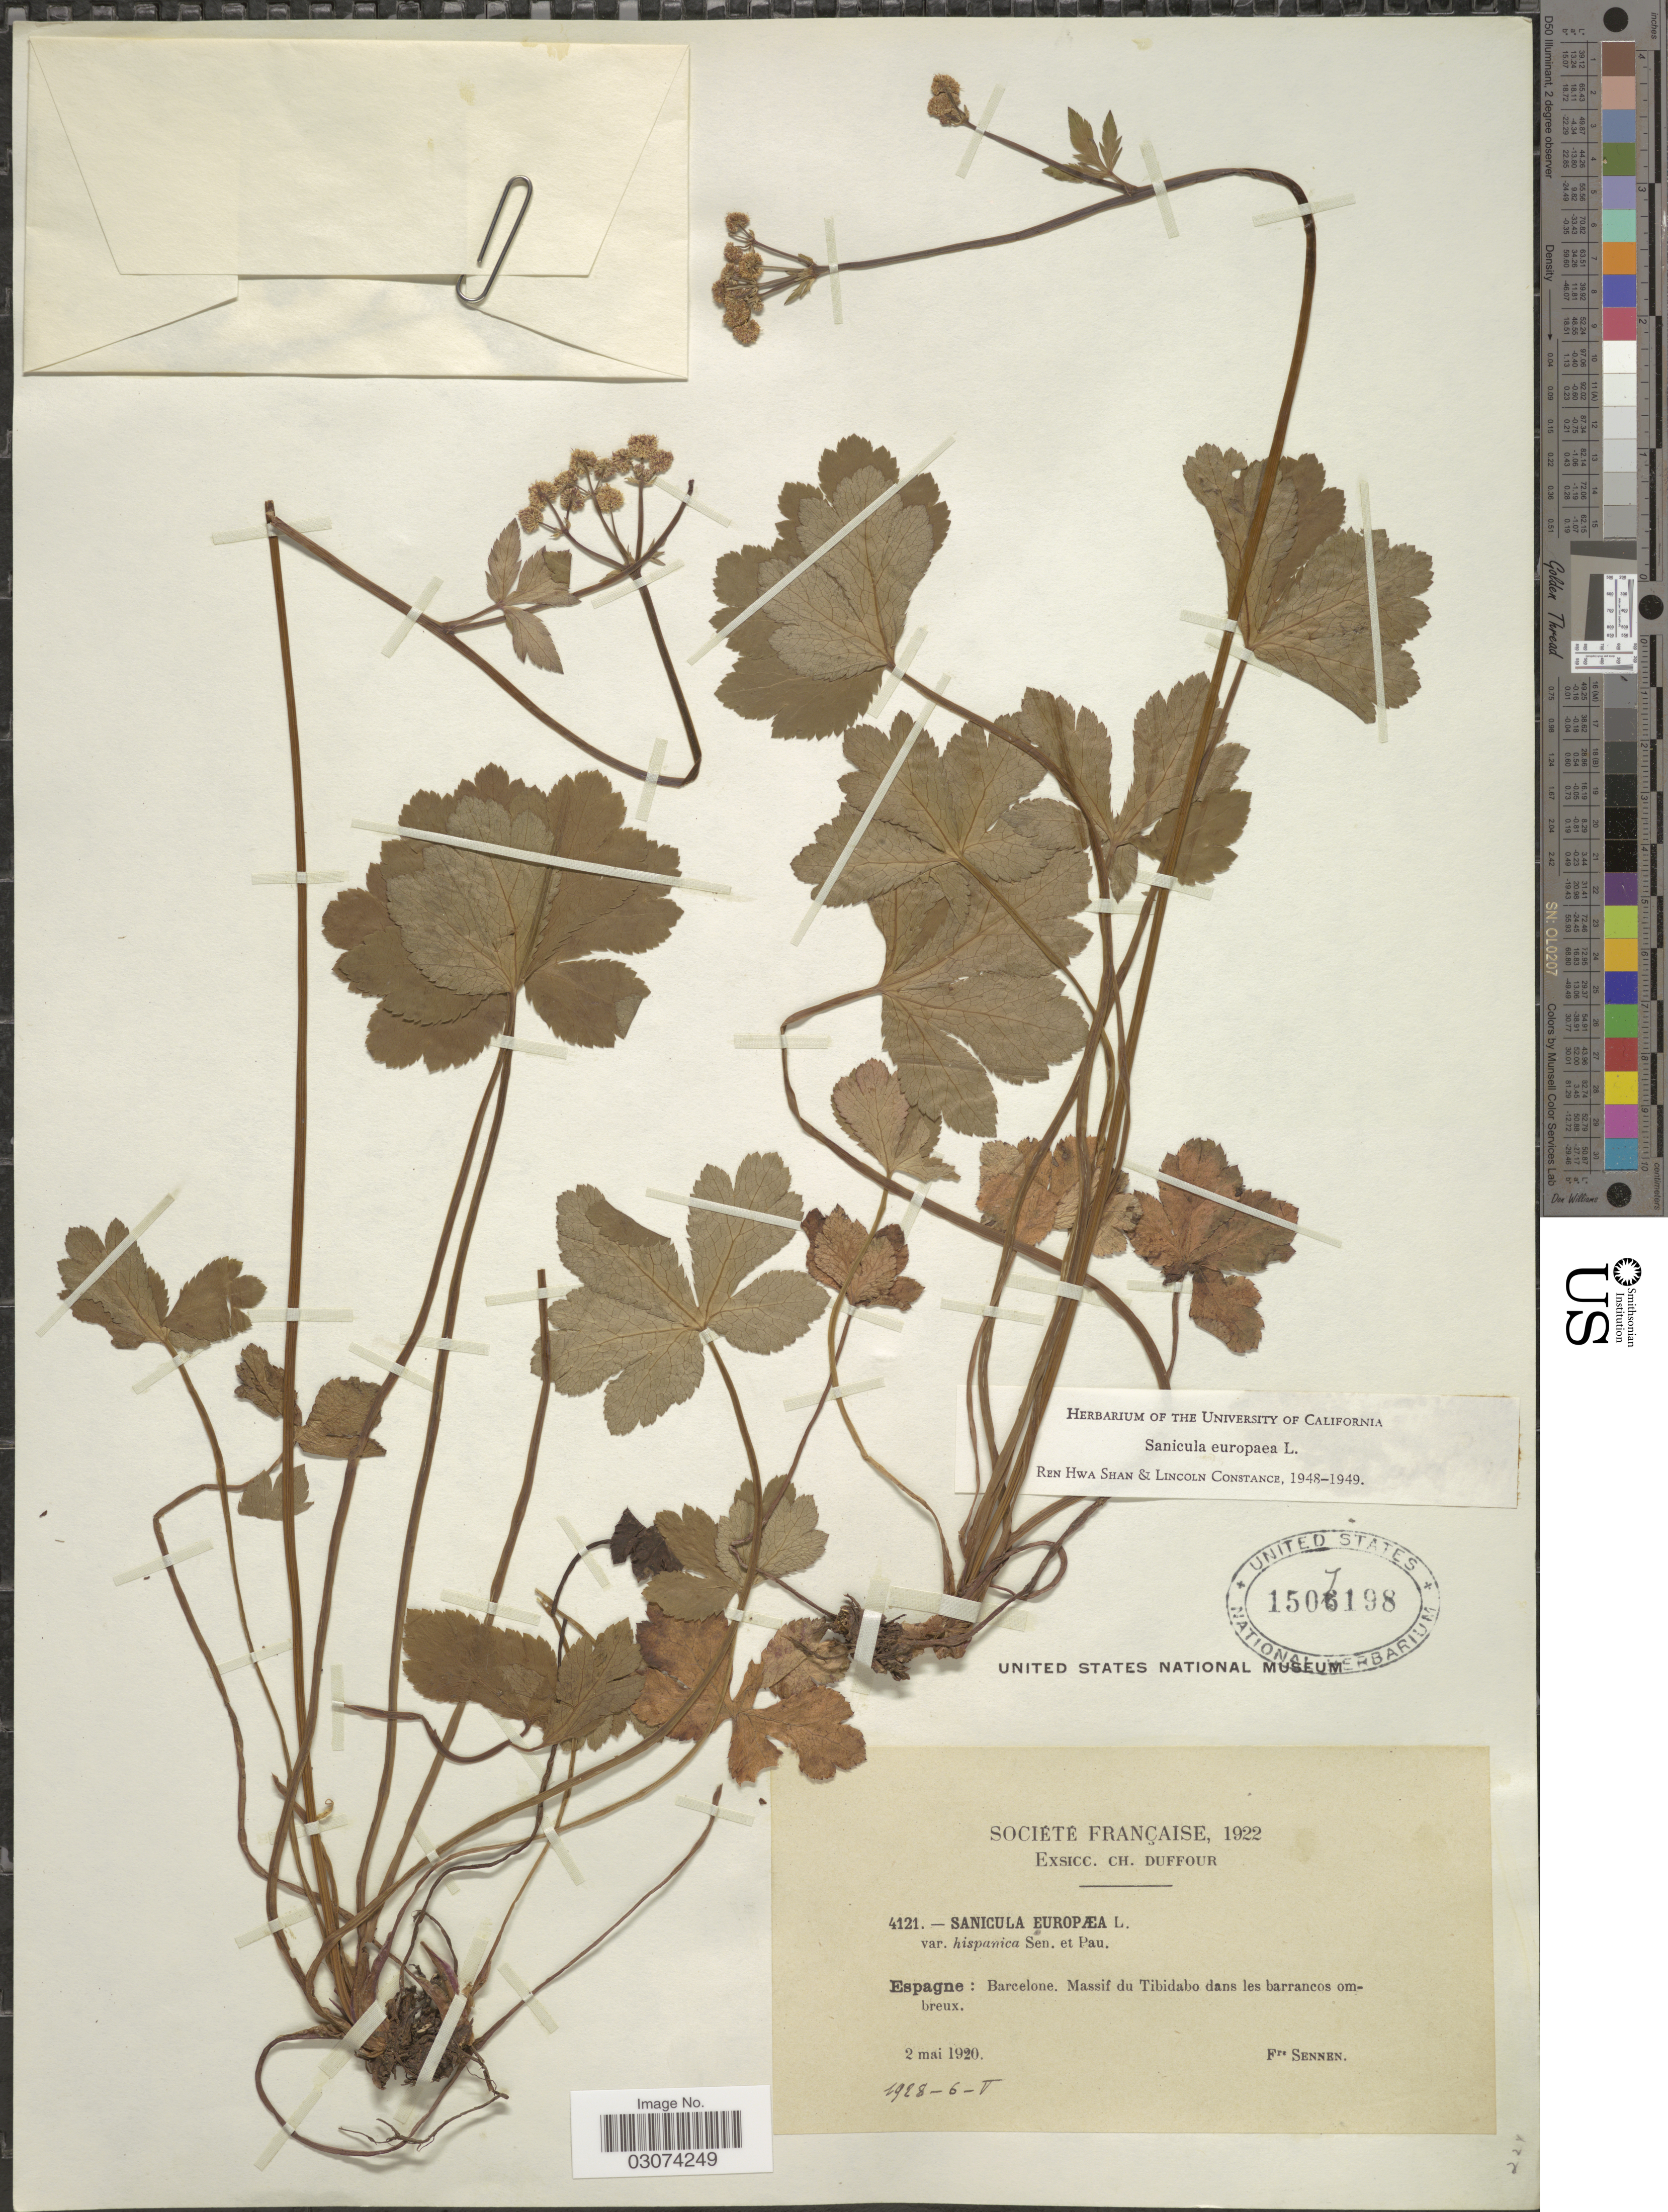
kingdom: Plantae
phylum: Tracheophyta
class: Magnoliopsida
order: Apiales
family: Apiaceae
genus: Sanicula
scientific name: Sanicula europaea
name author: L.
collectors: E. Sennen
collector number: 4121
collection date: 1920-05-02/1928-05-06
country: Spain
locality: Société Française. [unsure placement] Espagne: Barcelone. Massif du Tibidabo dans les barrancos ombreux.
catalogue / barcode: US 1507198